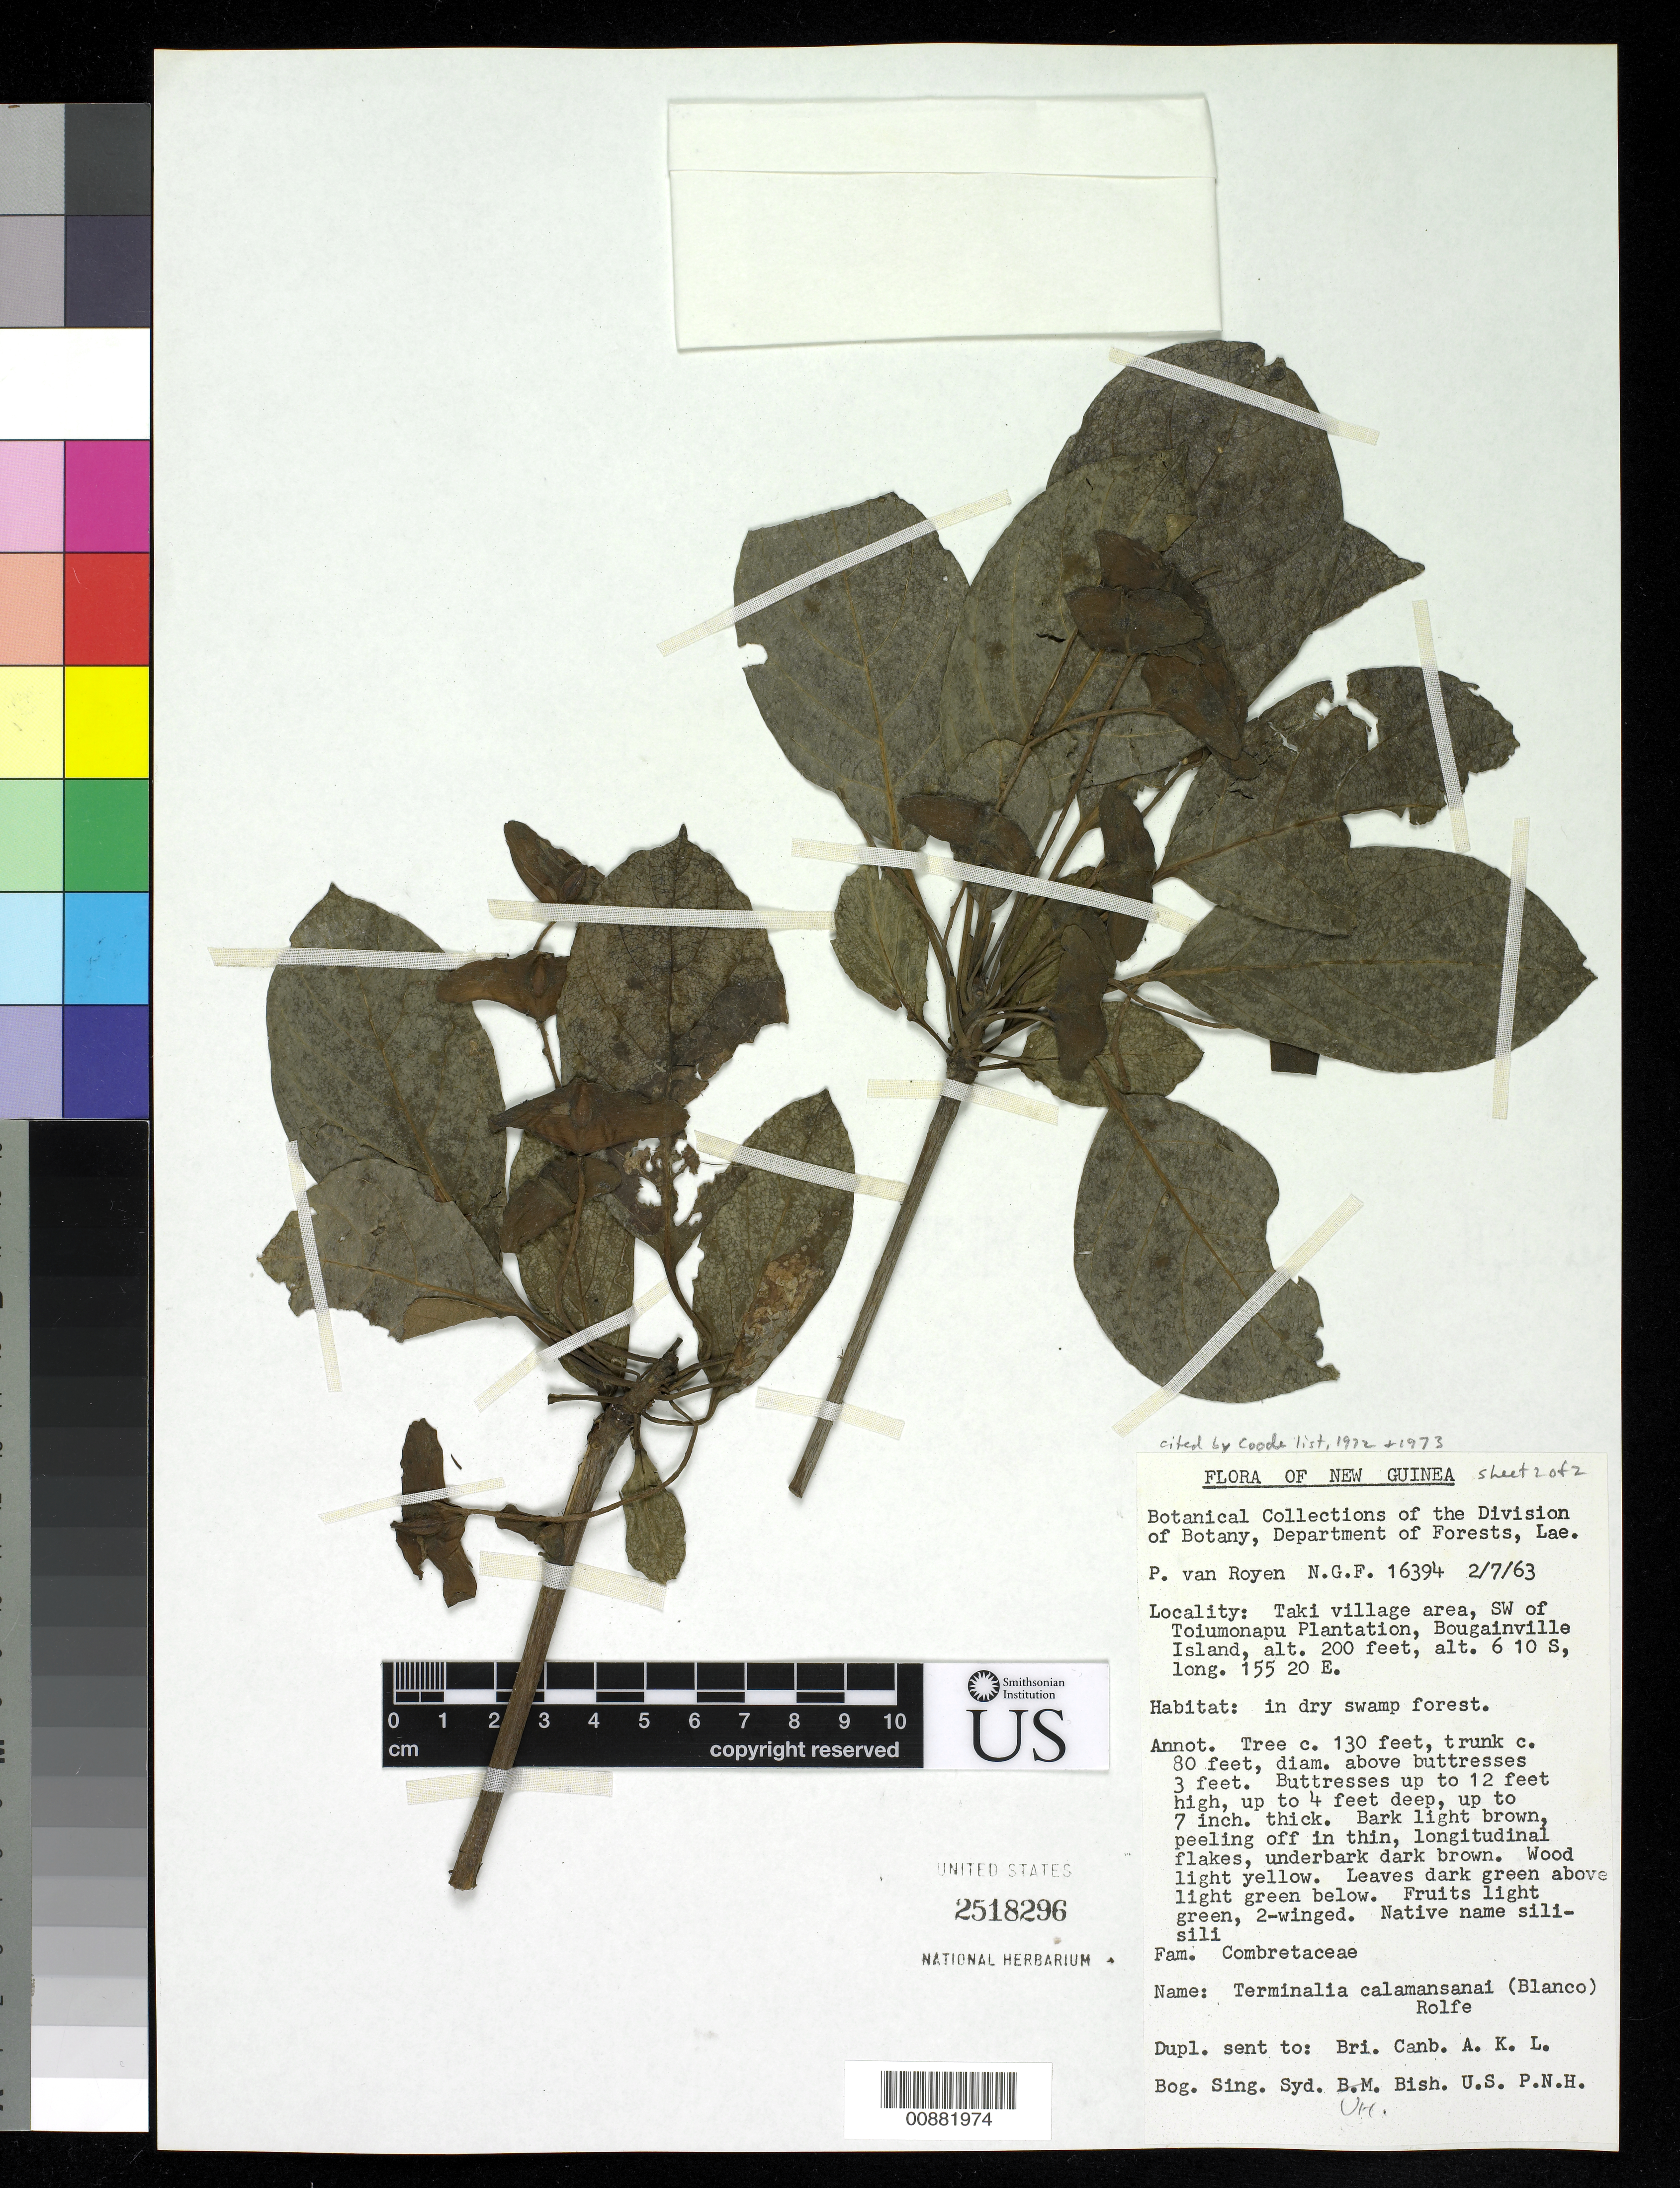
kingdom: Plantae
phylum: Tracheophyta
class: Magnoliopsida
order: Myrtales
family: Combretaceae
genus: Terminalia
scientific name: Terminalia calamansanai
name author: (Blanco) Rolfe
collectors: P. van Royen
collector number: NGF 16394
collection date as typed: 07 Feb 1963 or 02 Jul 1963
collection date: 1963-02-07 or 1963-07-02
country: Papua New Guinea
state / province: Bougainville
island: Bougainville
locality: Taki village area, SW of Toiumonapu Plantation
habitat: in dry swamp forest.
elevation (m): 61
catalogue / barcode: US 2518296